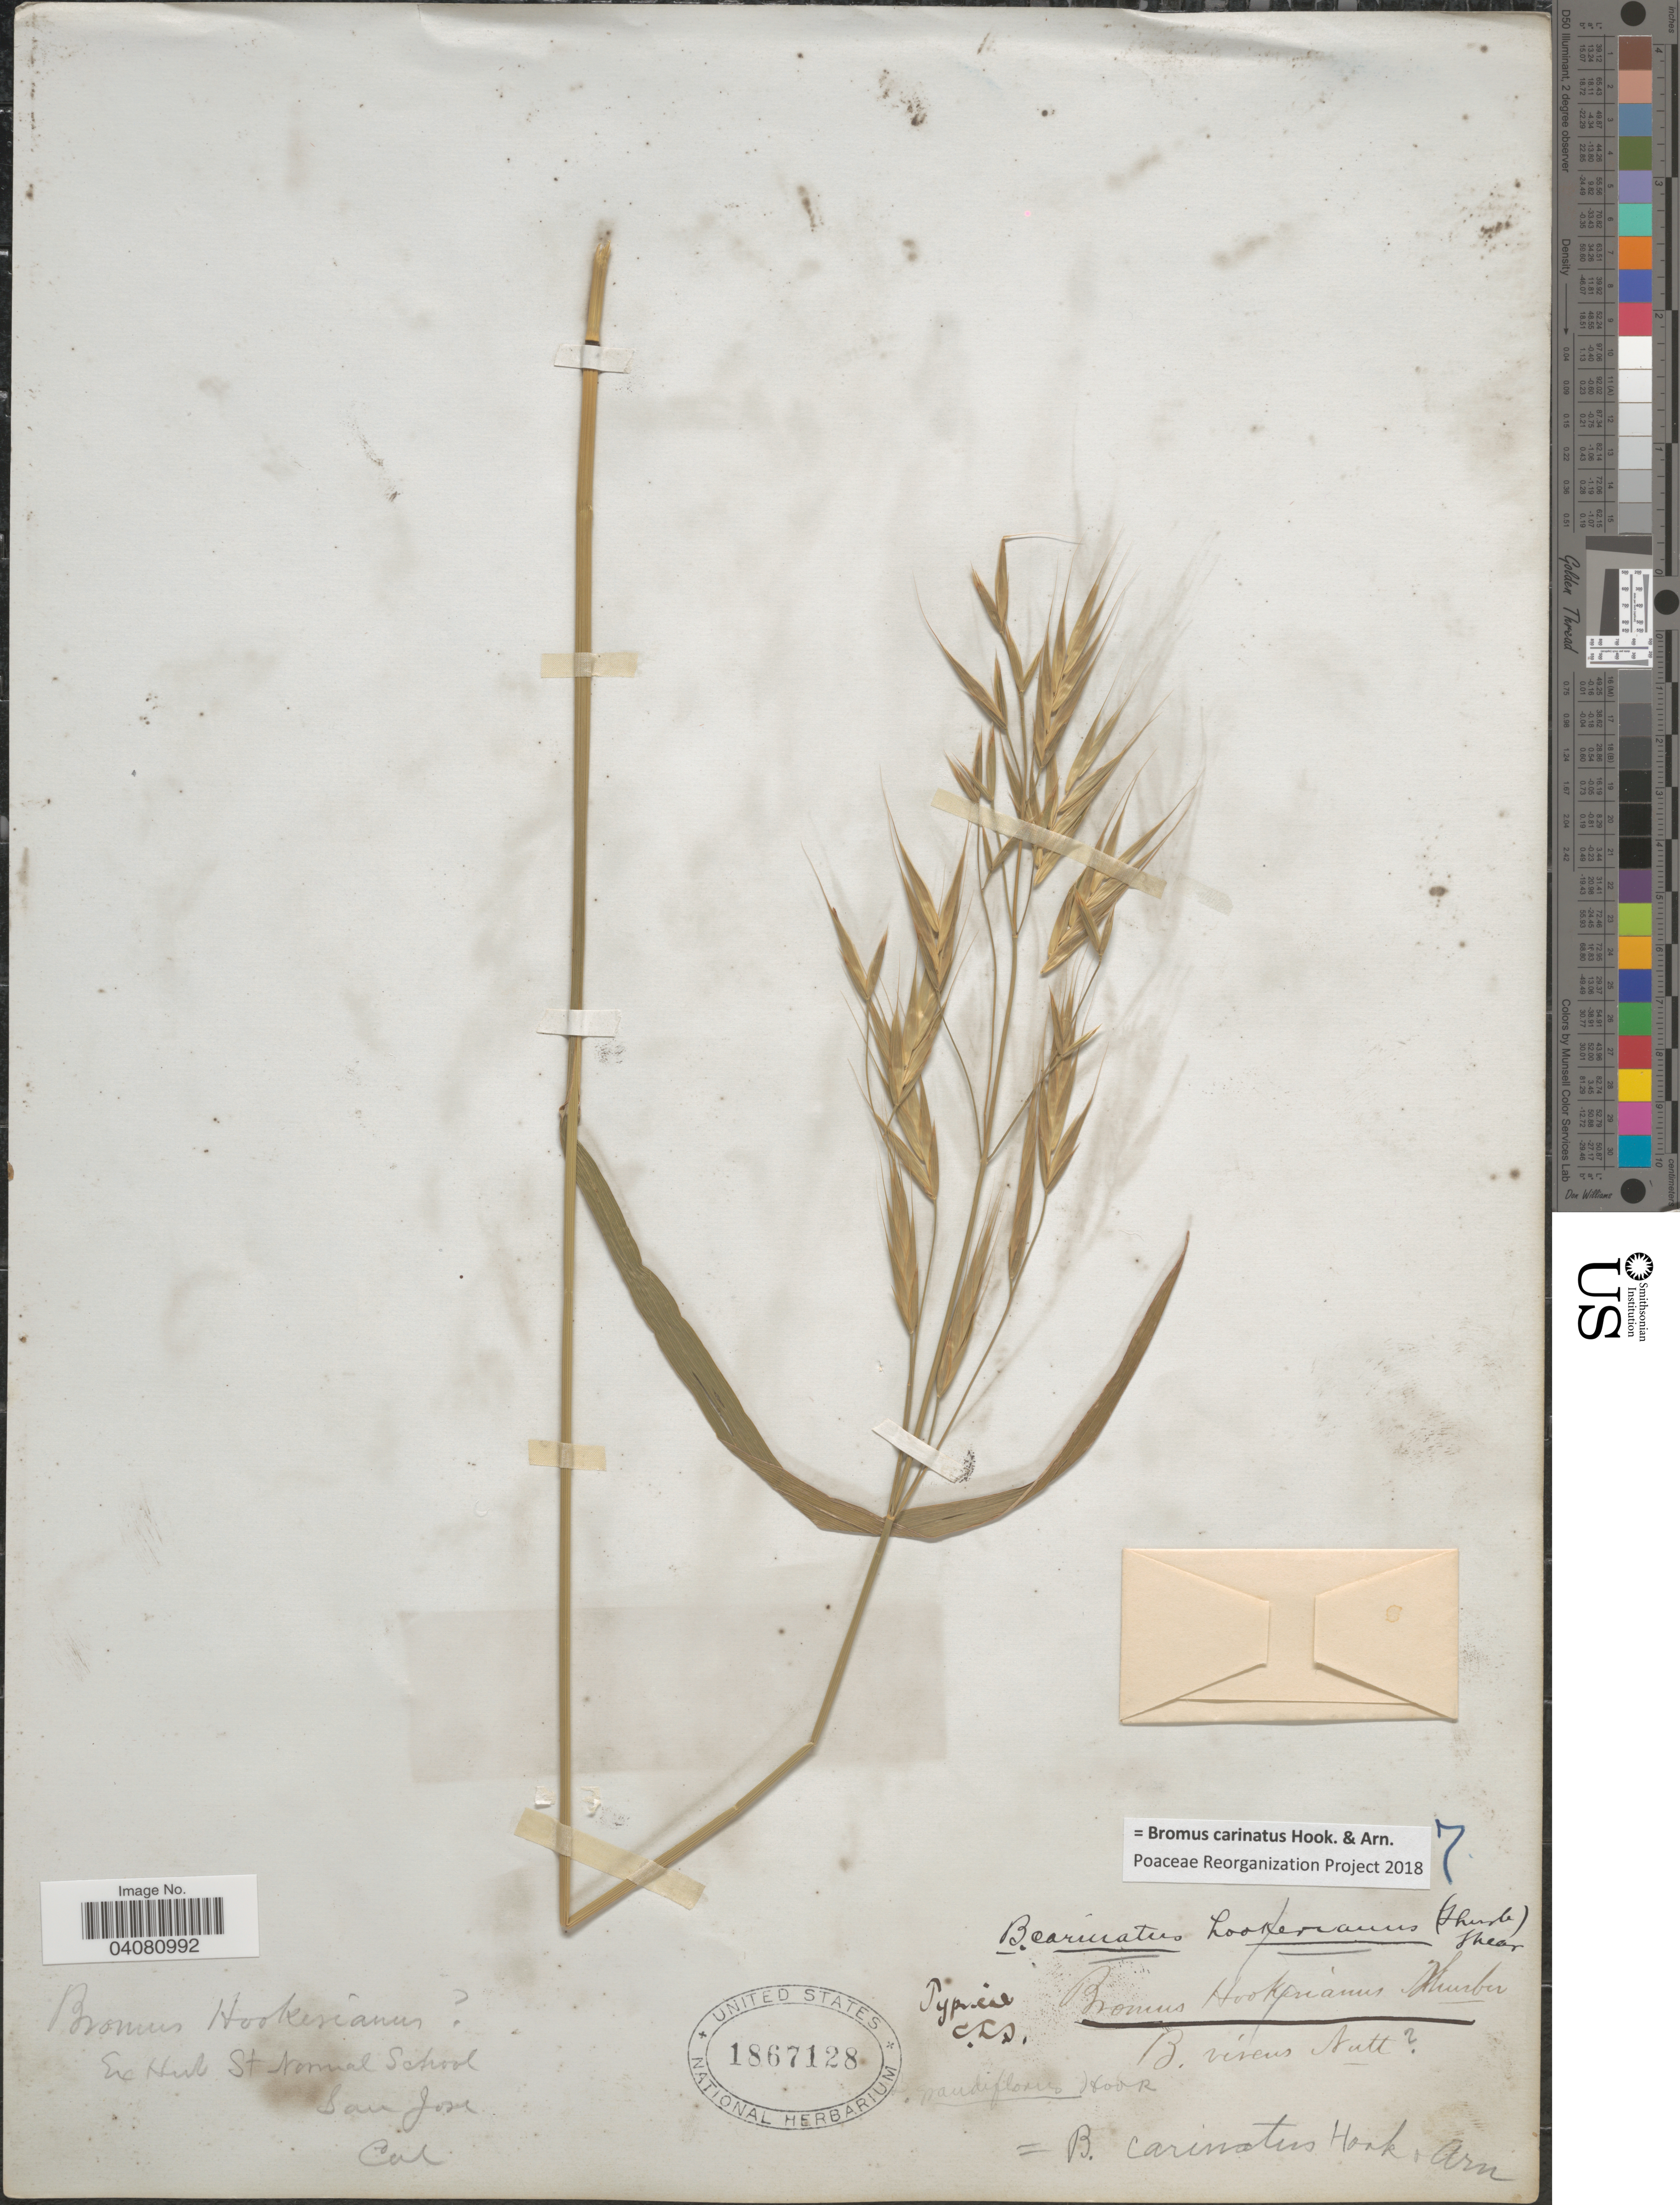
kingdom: Plantae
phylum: Tracheophyta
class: Liliopsida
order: Poales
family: Poaceae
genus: Bromus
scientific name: Bromus carinatus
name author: Hook. & Arn.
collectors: Ex herb. of State Normal School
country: United States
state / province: California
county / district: Santa Clara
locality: San Jose.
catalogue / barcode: US 1867128